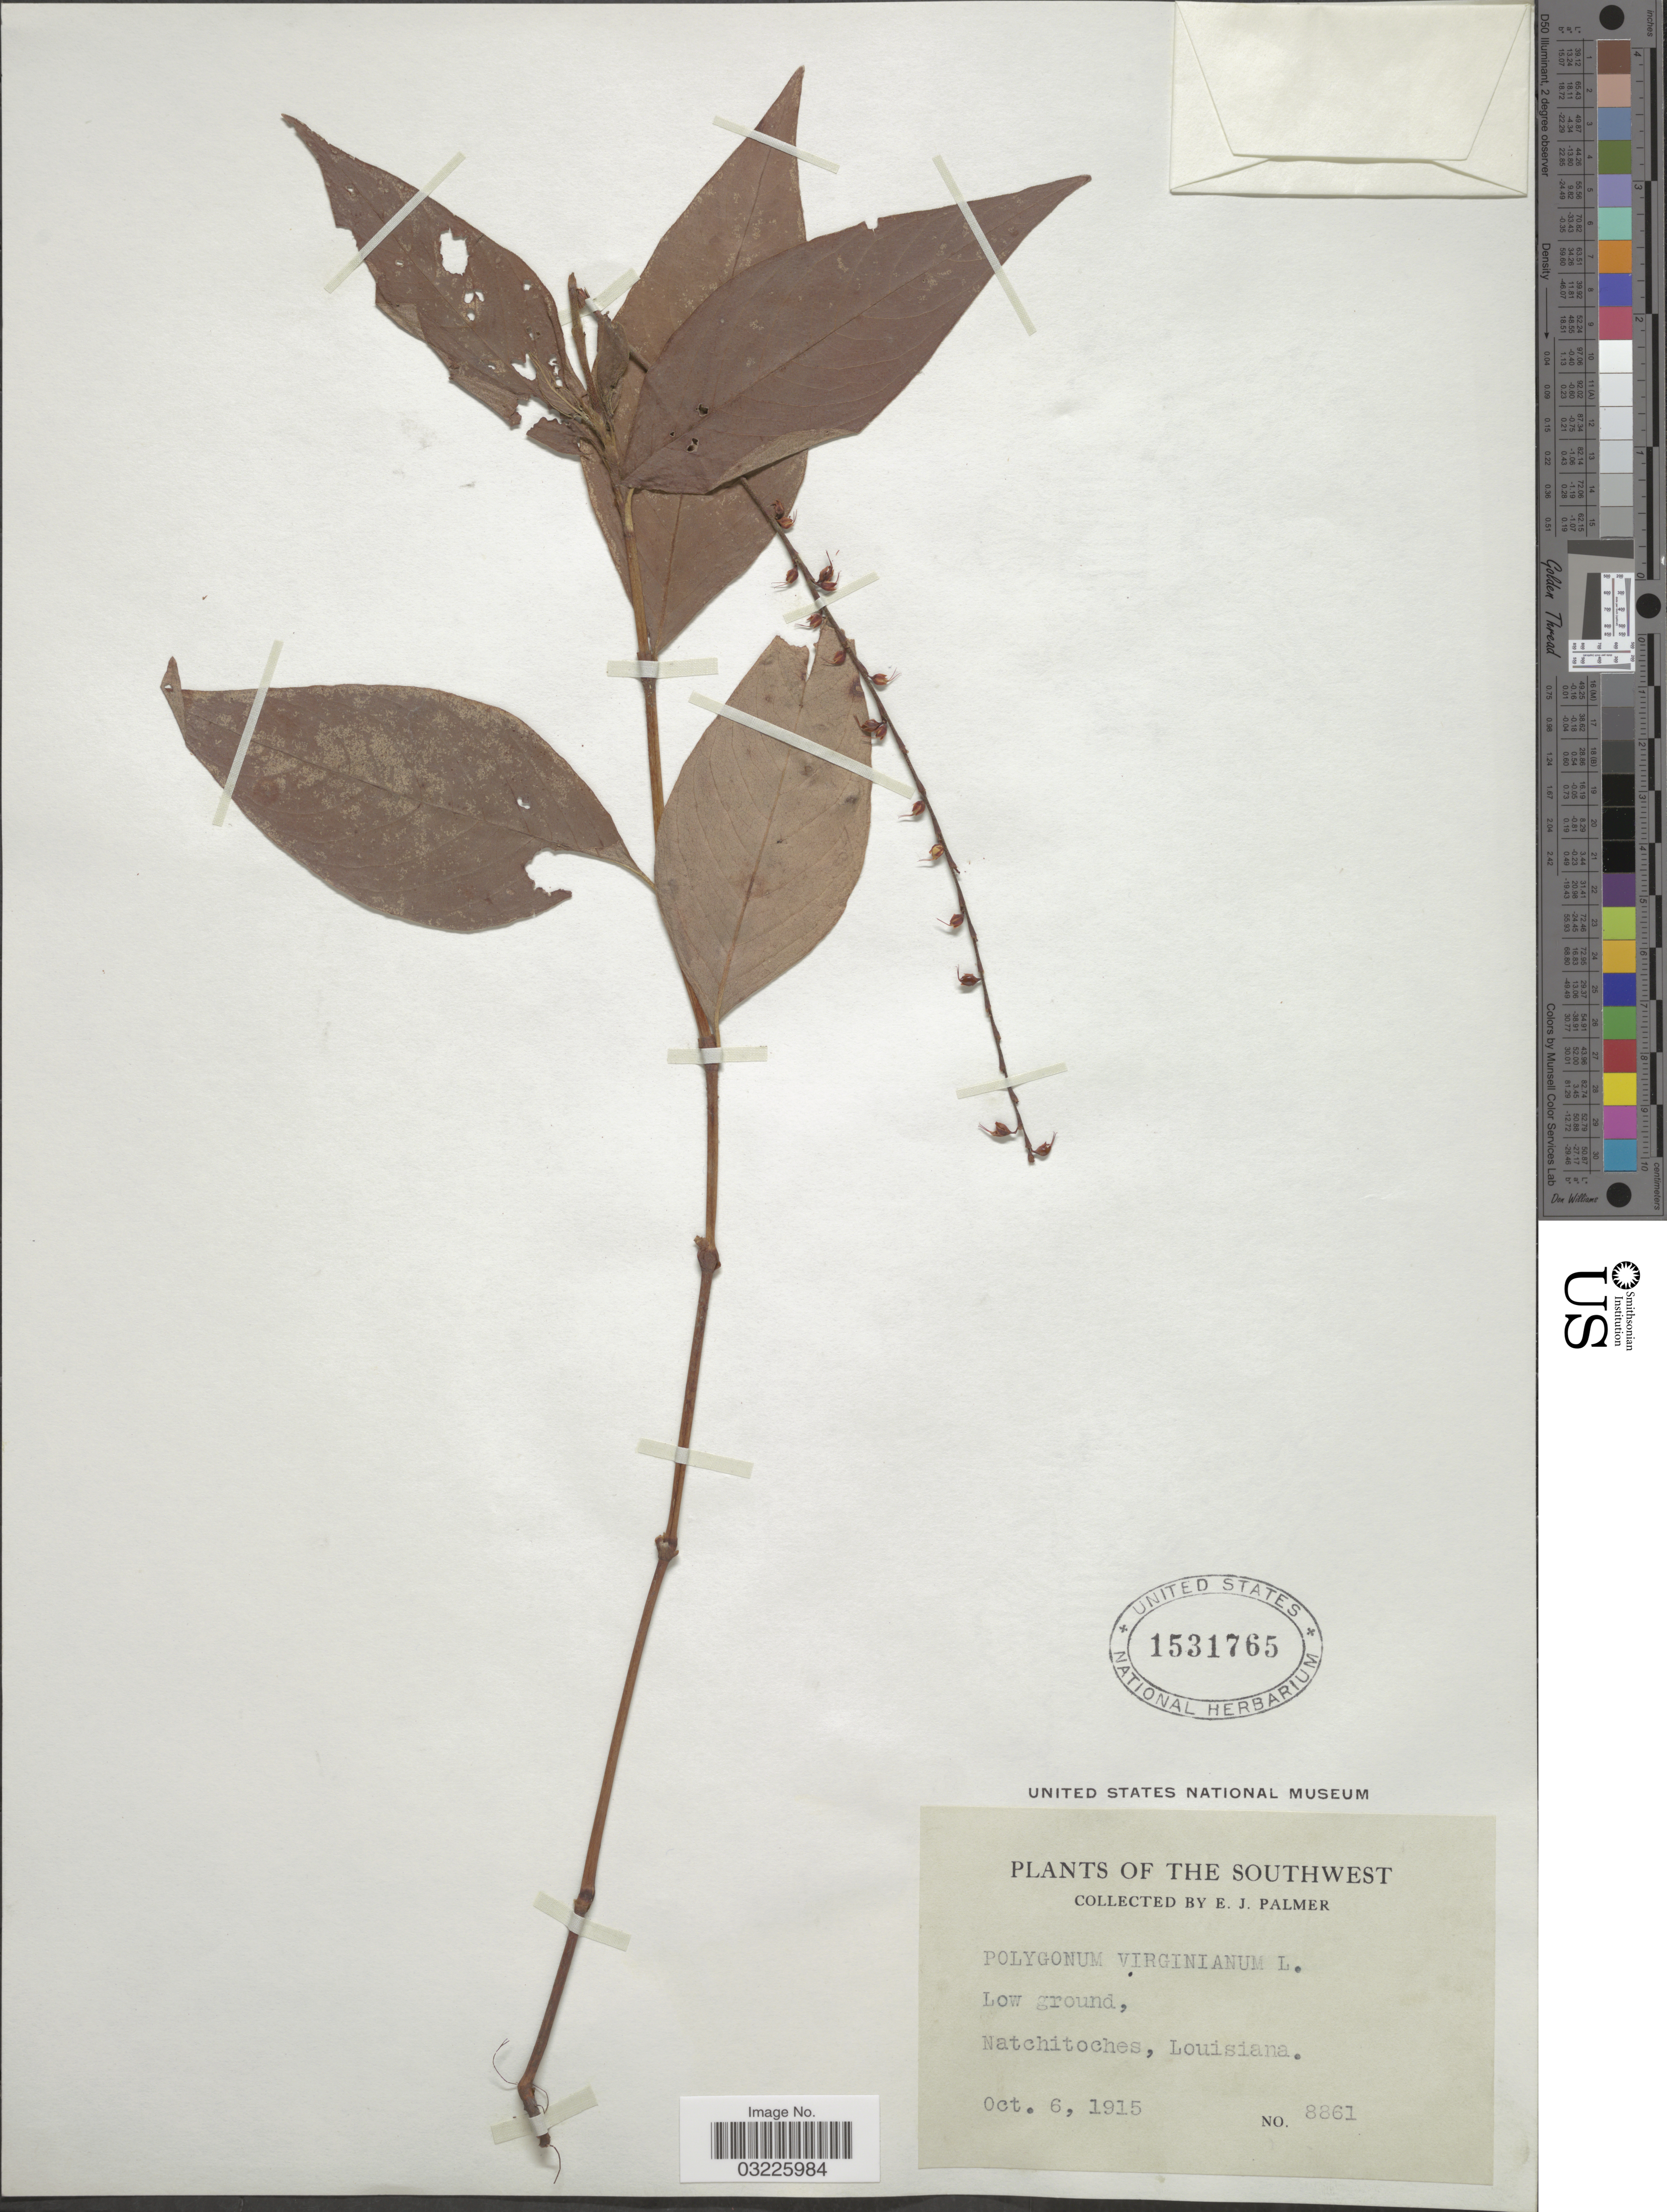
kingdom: Plantae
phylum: Tracheophyta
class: Magnoliopsida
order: Caryophyllales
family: Polygonaceae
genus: Persicaria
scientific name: Persicaria virginiana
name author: (L.) Gaertn.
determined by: Atha, D. E.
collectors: E. J. Palmer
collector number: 8861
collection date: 1915-10-06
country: United States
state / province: Louisiana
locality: Southwest. Natchitoches.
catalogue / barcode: US 1531765